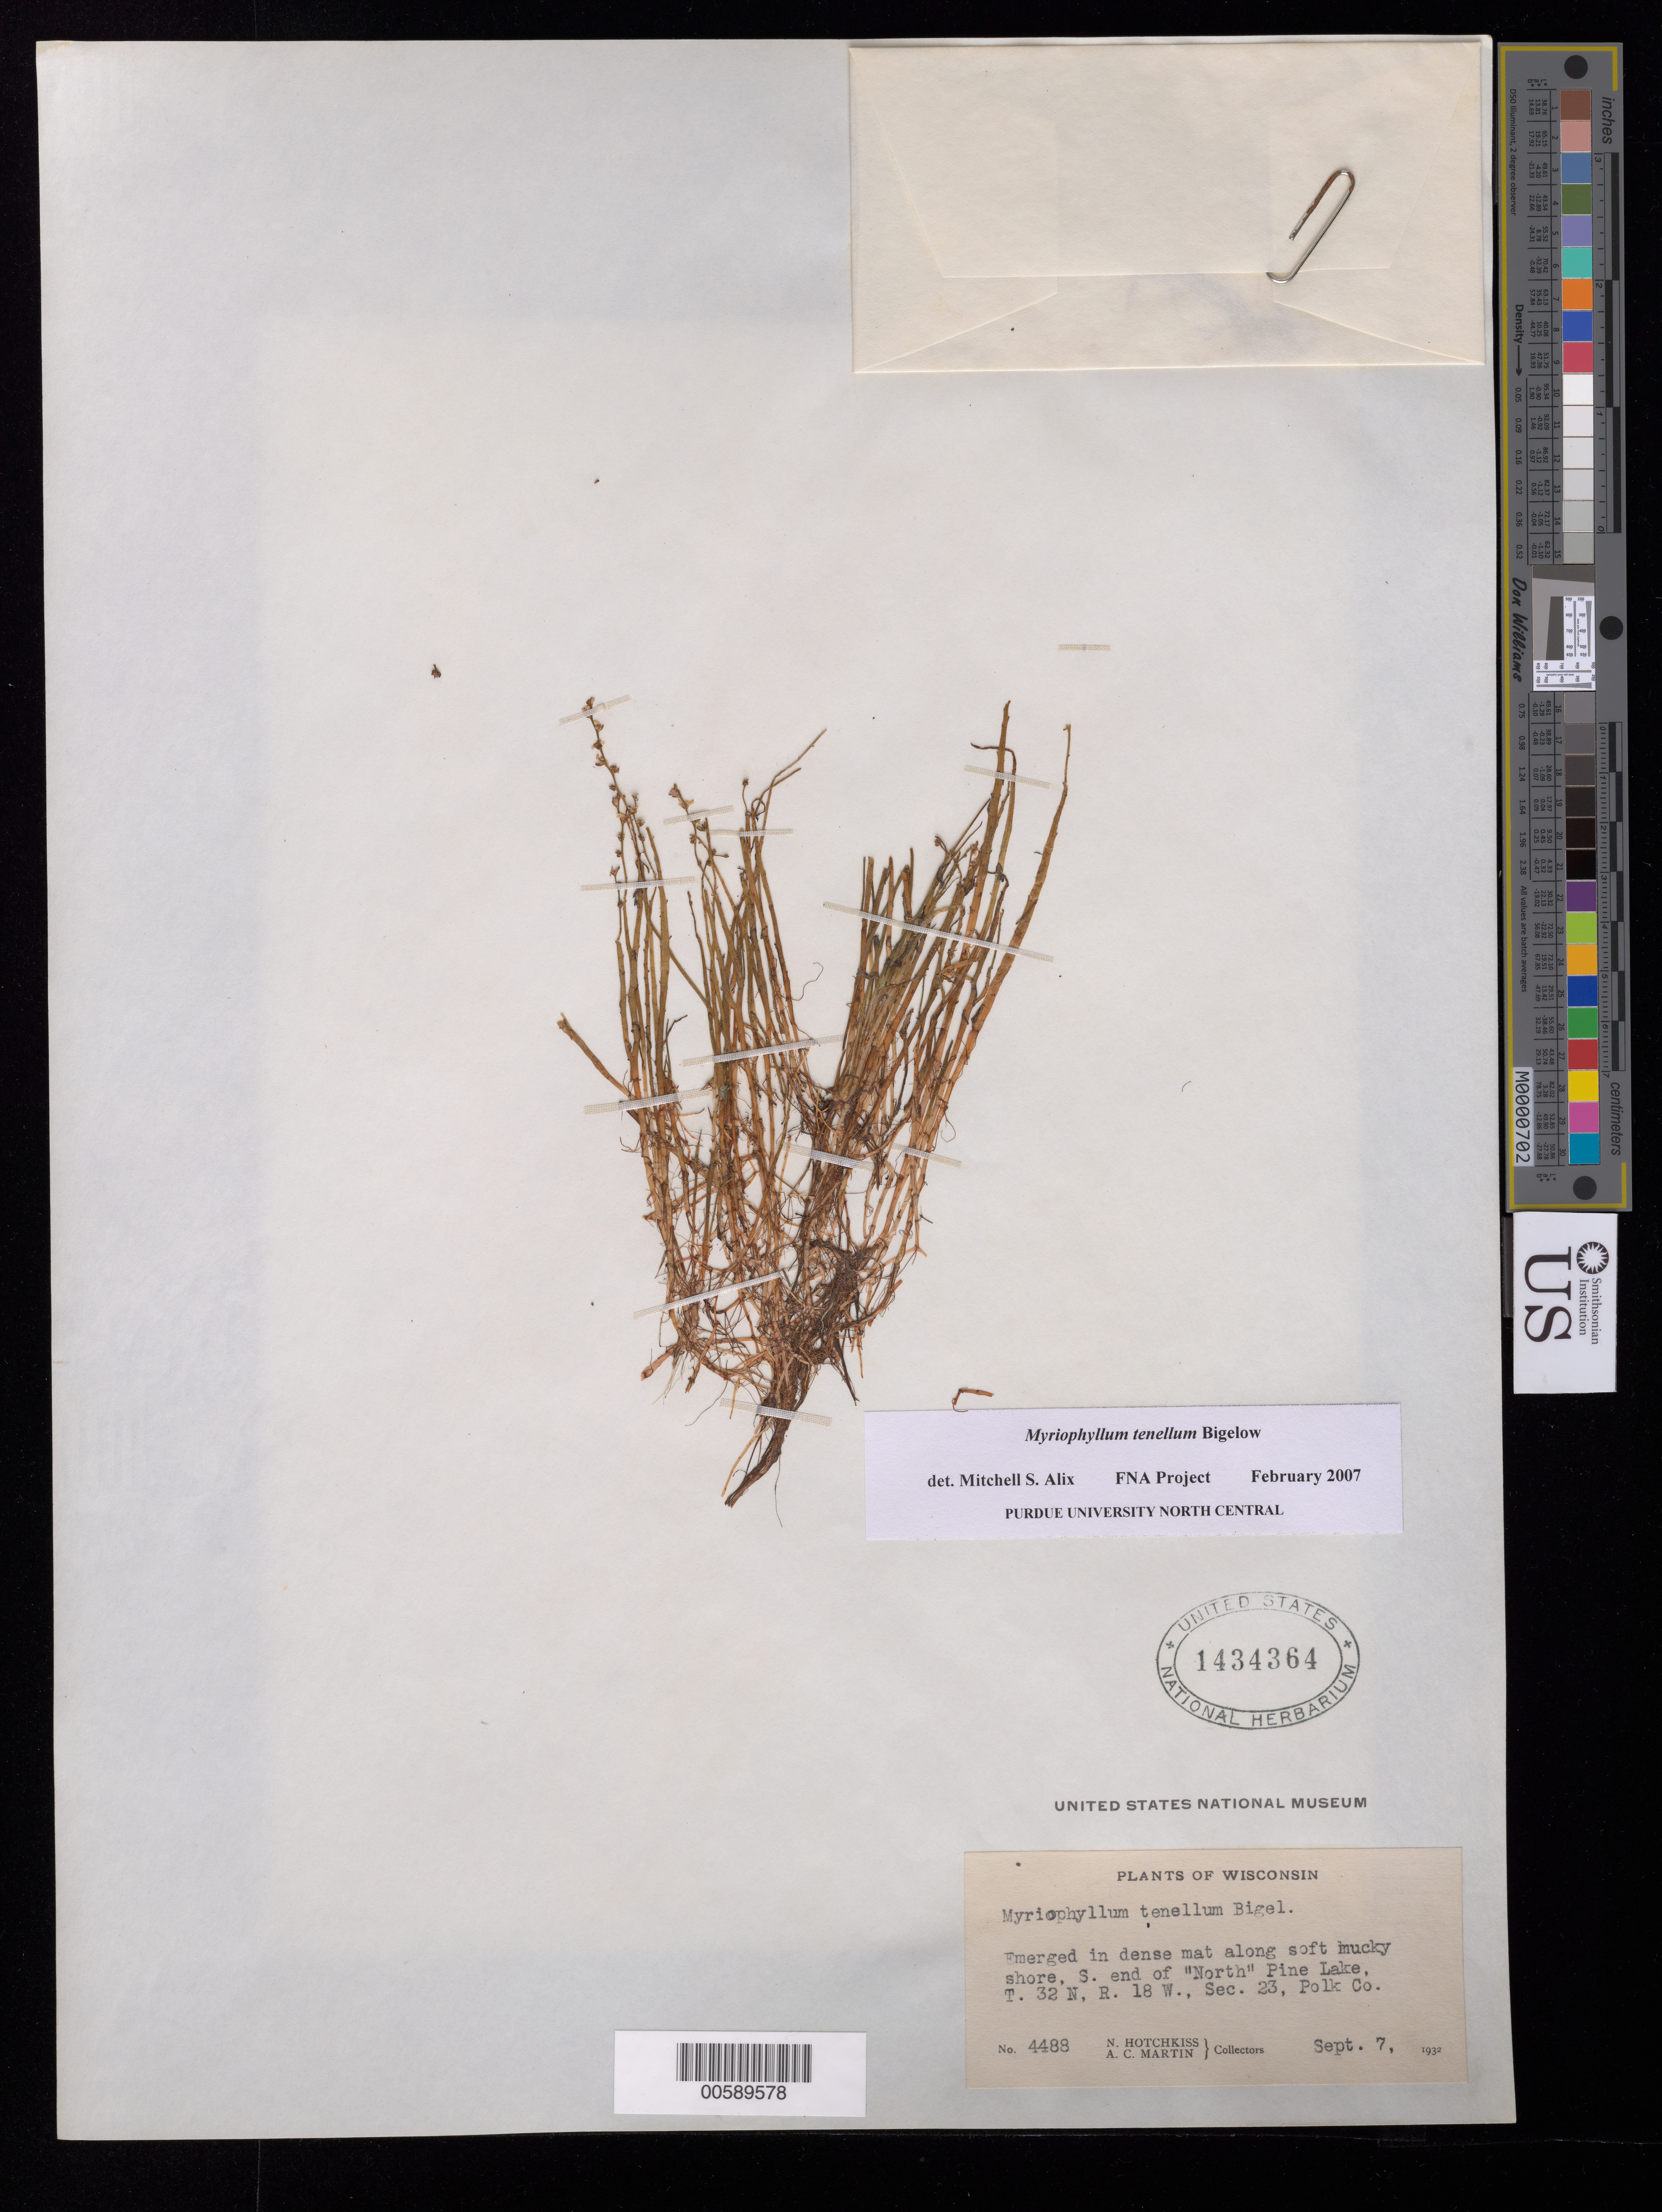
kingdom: Plantae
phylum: Tracheophyta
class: Magnoliopsida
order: Saxifragales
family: Haloragaceae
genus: Myriophyllum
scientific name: Myriophyllum tenellum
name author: Bigelow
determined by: Alix, M. S.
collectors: N. Hotchkiss & A. C. Martin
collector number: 4488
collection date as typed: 07 Sep 1932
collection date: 1932-09-07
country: United States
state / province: Wisconsin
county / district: Polk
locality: Along soft mucky shore, S end of North Pine Lake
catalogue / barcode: US 1434364